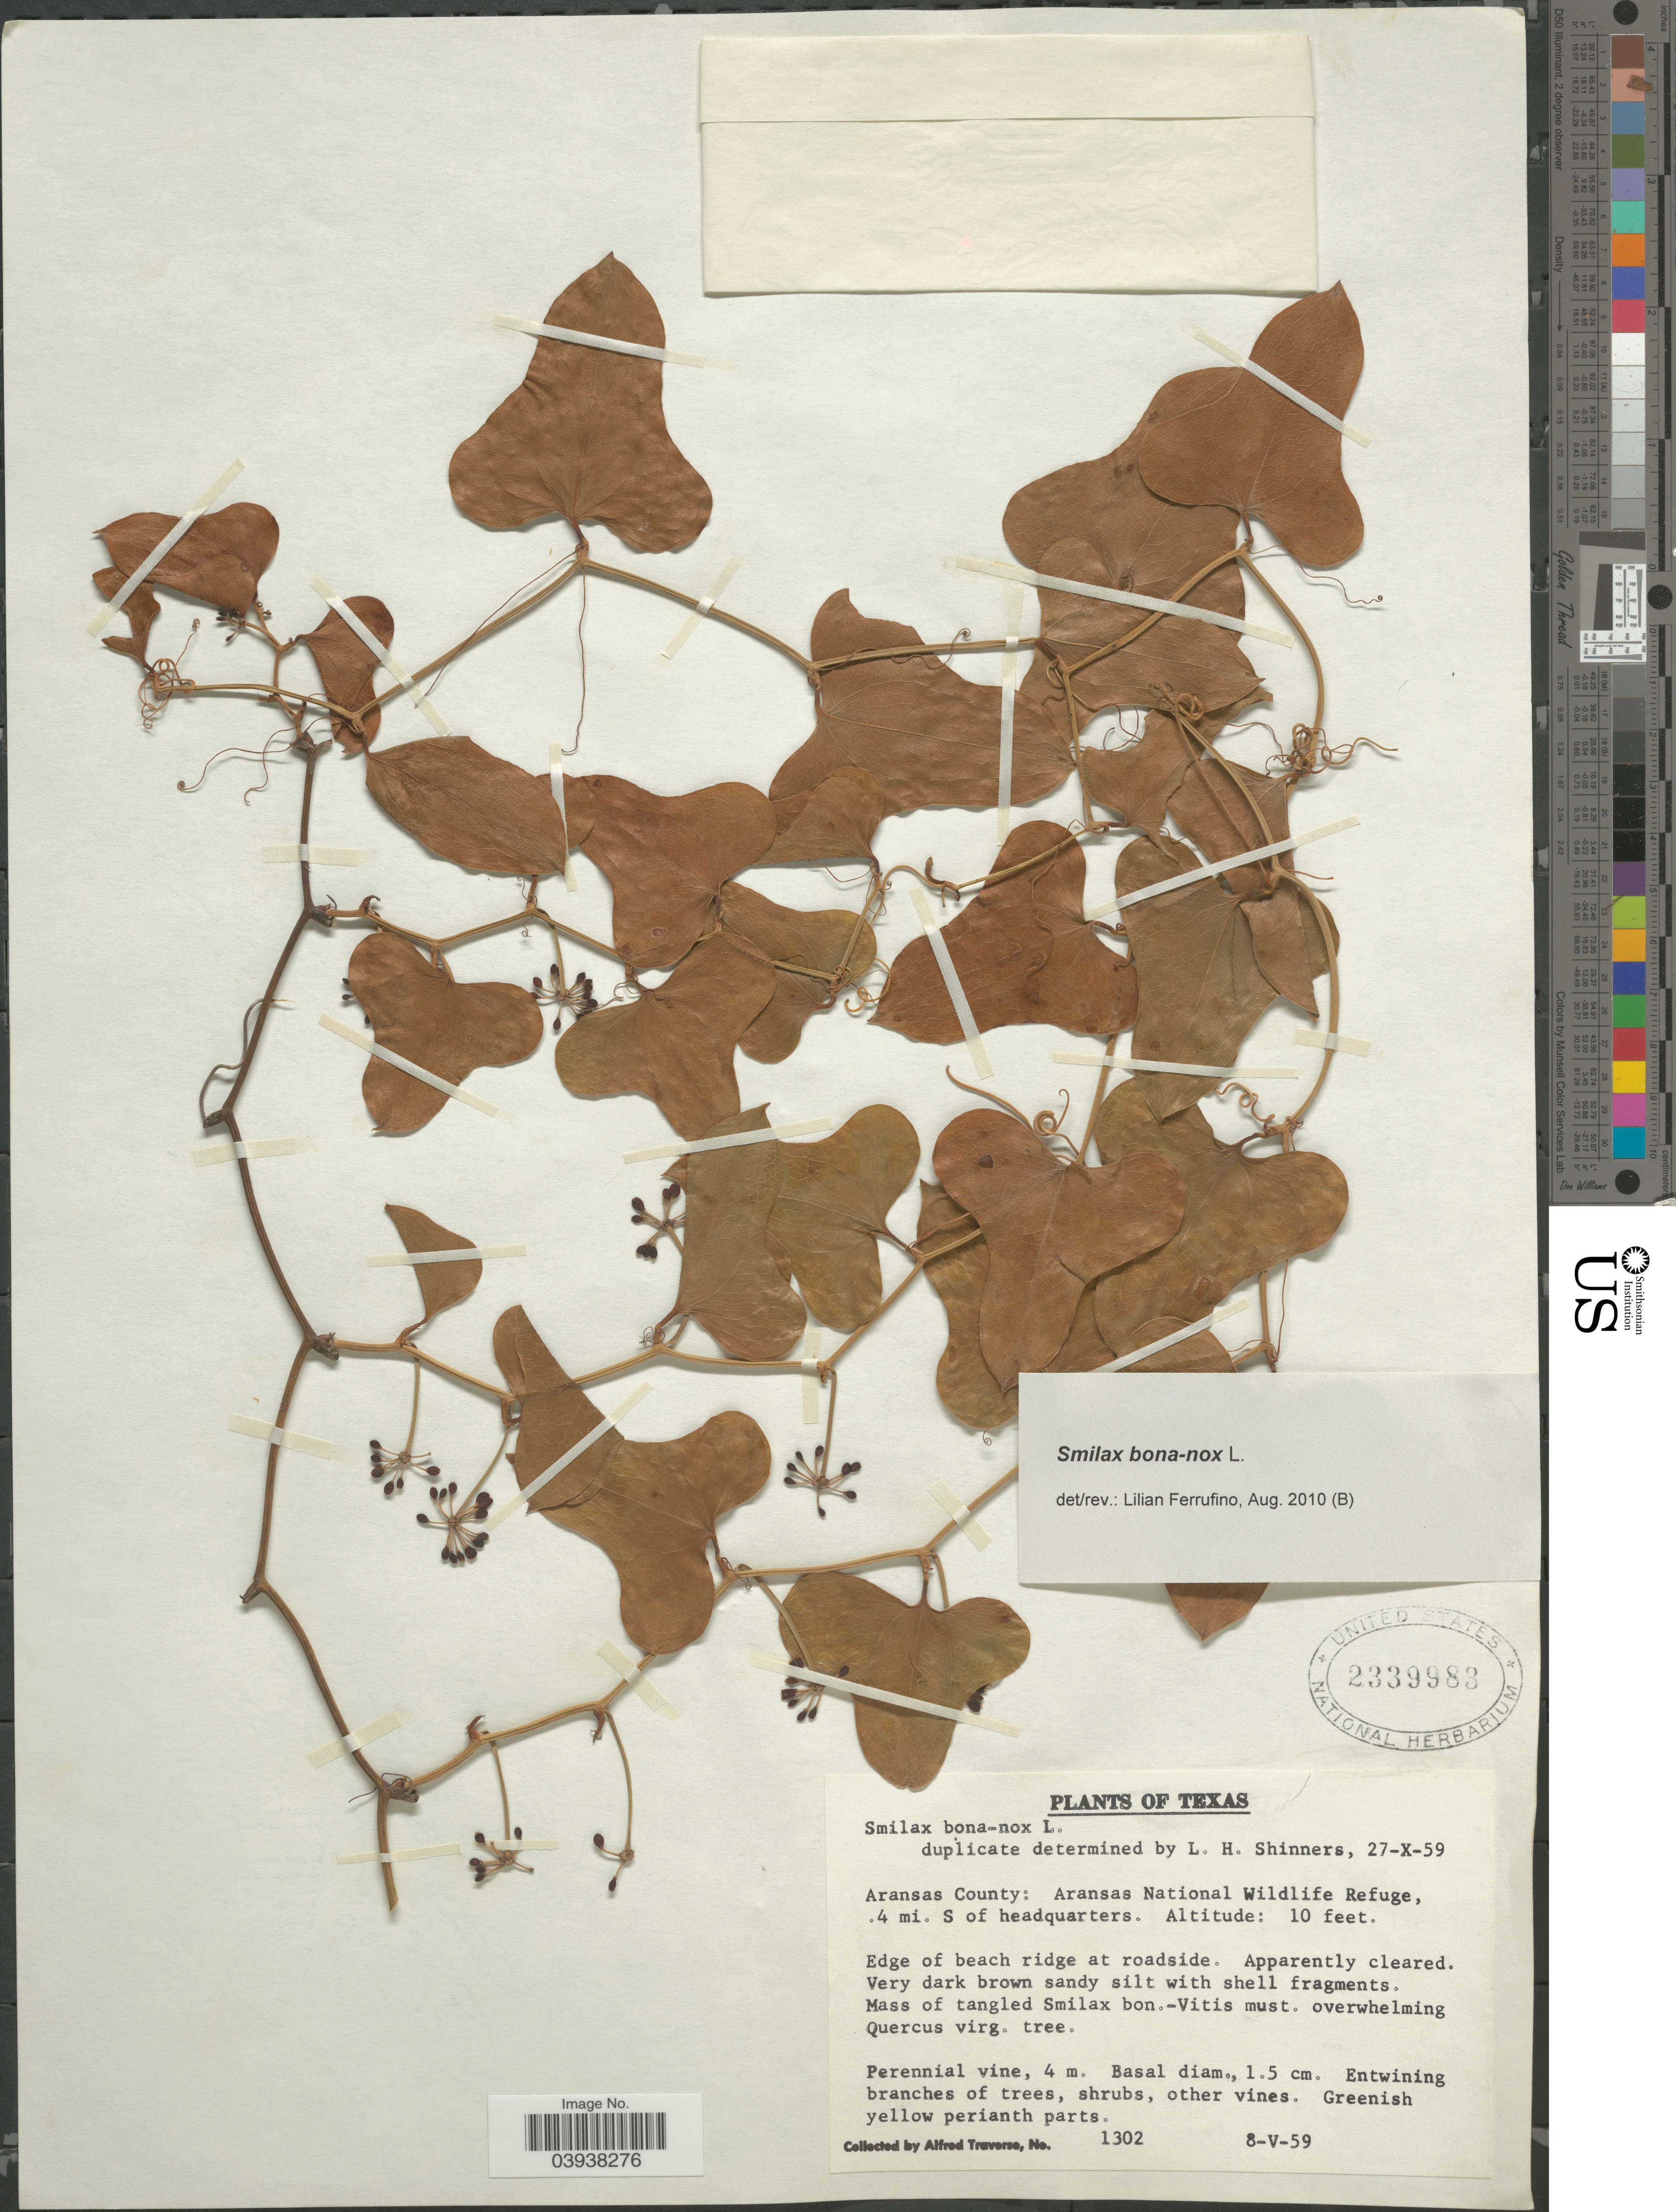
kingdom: Plantae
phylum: Tracheophyta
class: Liliopsida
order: Liliales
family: Smilacaceae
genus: Smilax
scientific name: Smilax bona-nox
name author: L.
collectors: A. Traverse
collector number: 1302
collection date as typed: Transcribed d/m/y: 8/5/59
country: United States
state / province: Texas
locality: Aransas County: Aransas National Wildlife Refuge, .4 mi. S of headquarters.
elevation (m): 3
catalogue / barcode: US 2339983